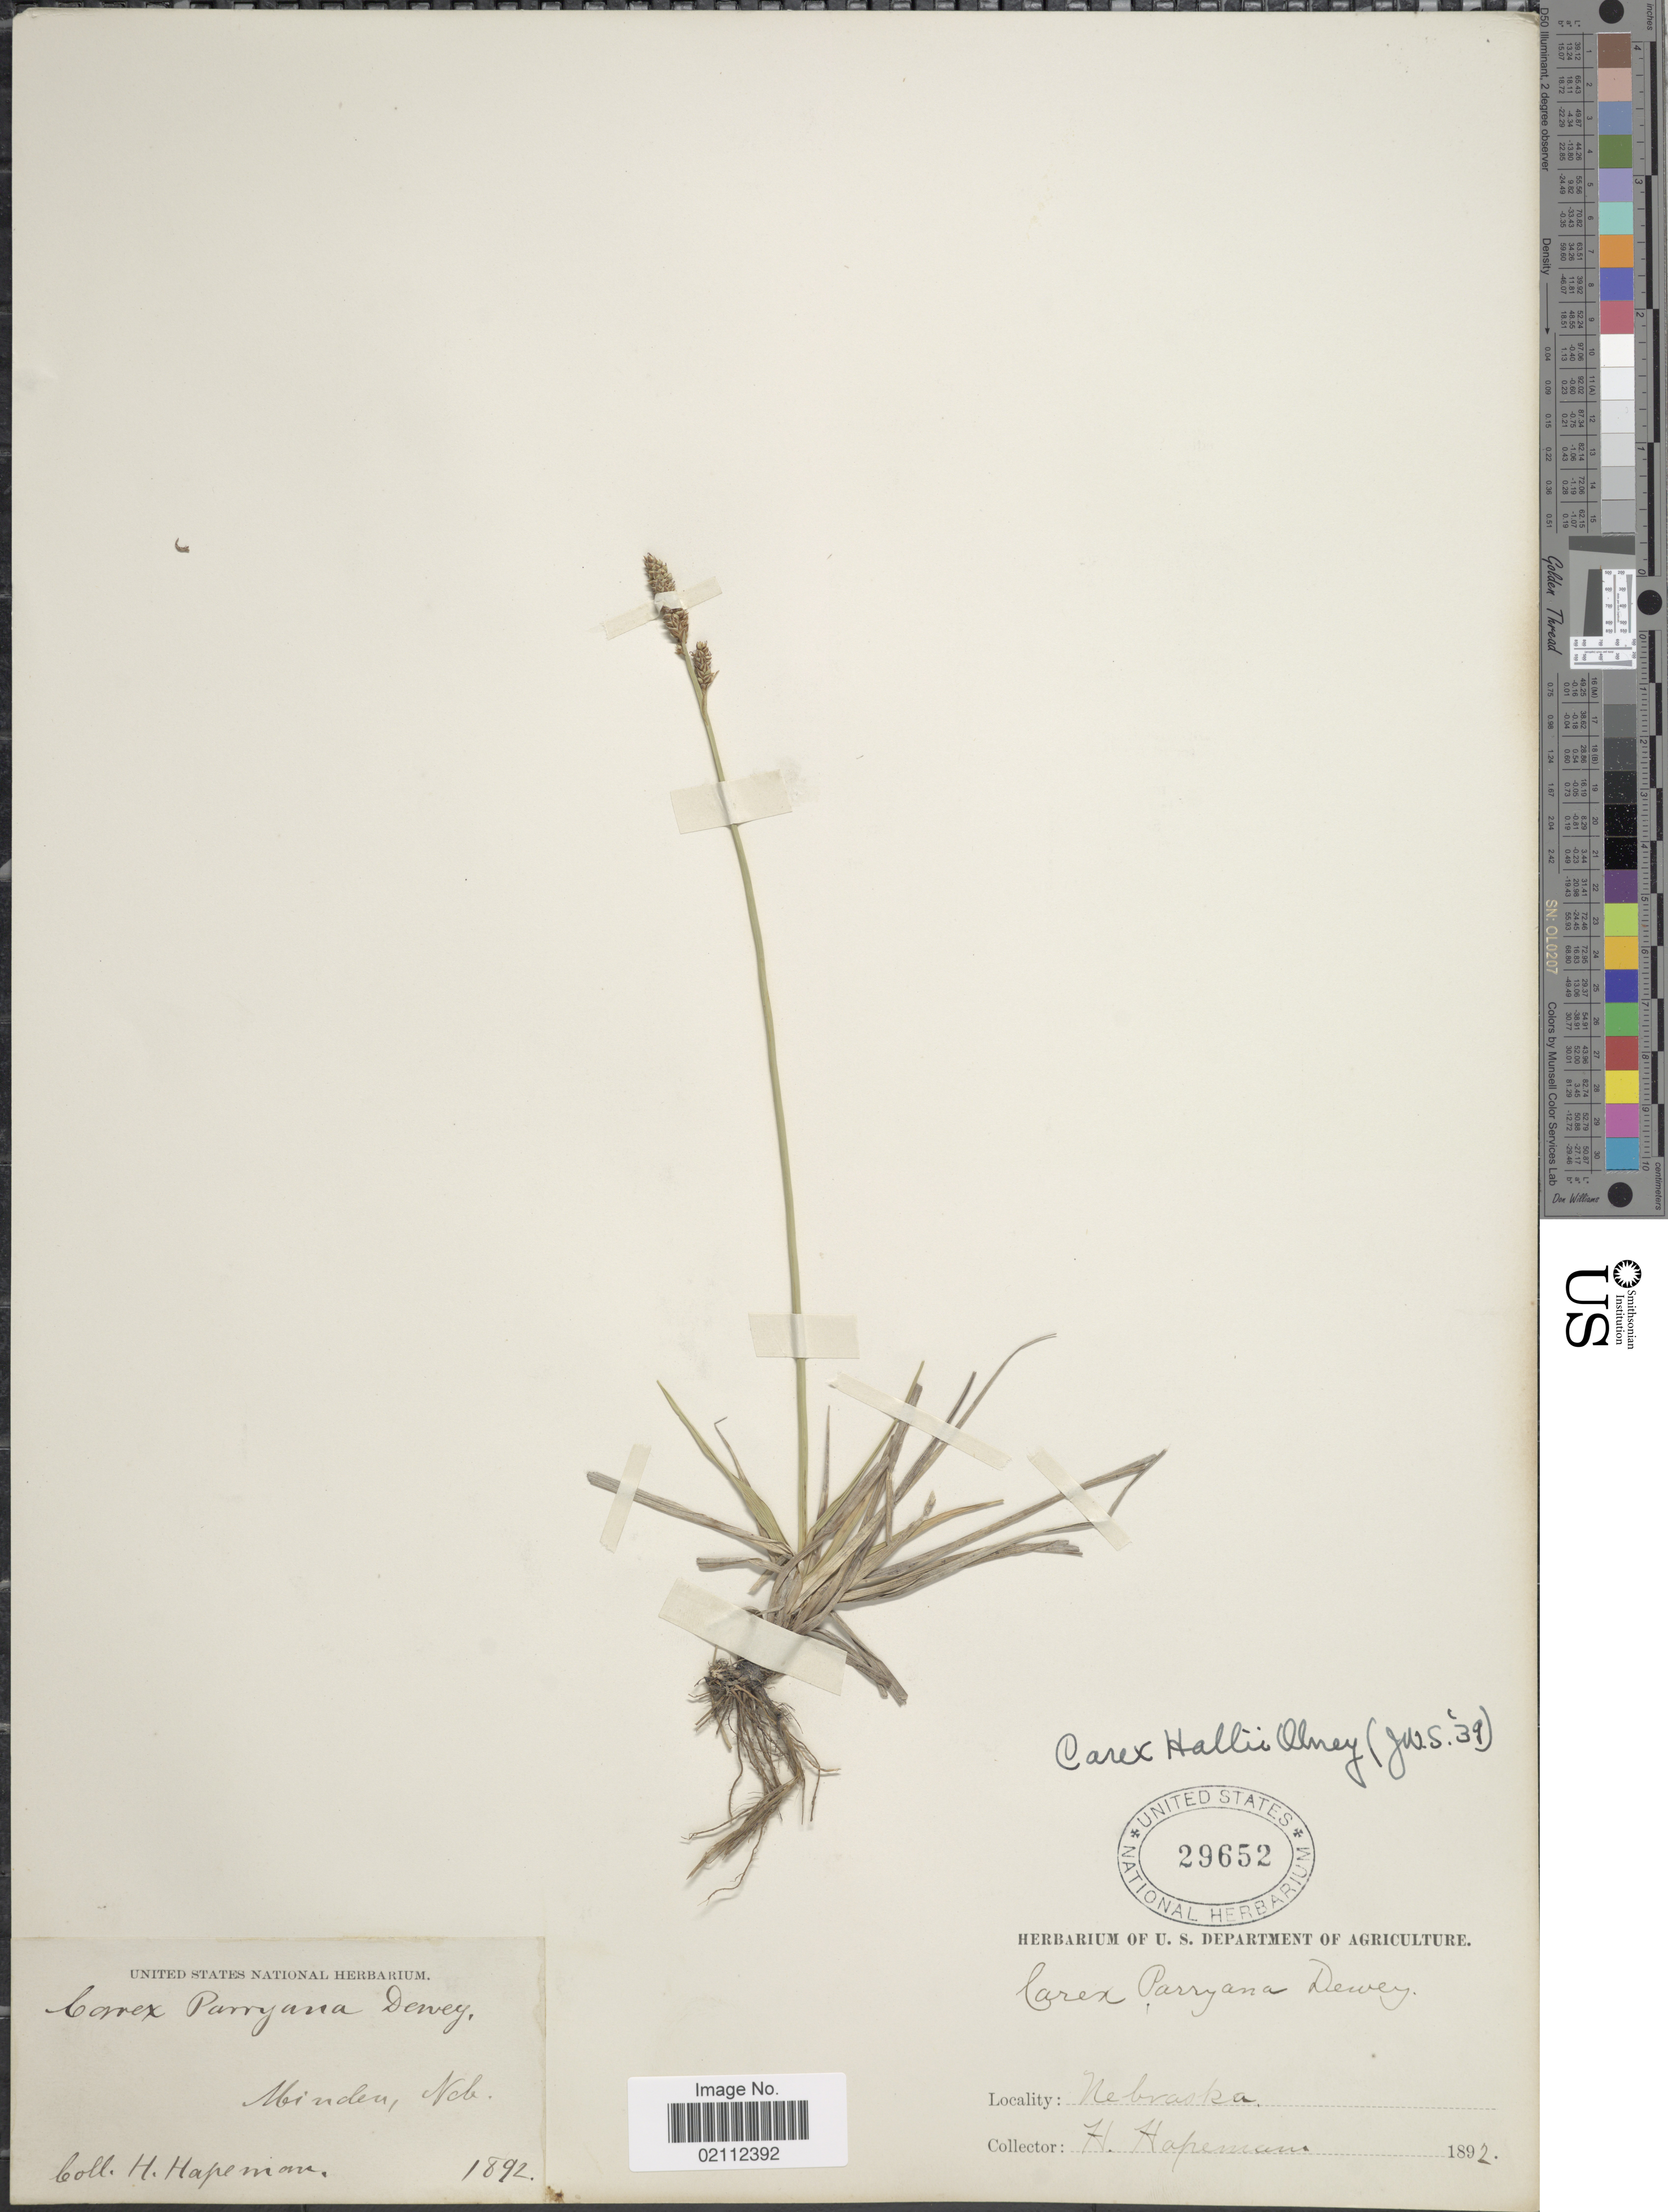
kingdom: Plantae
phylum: Tracheophyta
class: Liliopsida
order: Poales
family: Cyperaceae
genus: Carex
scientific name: Carex hallii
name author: Olney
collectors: H. Hapeman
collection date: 1892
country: United States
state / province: Nebraska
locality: Minden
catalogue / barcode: US 29652